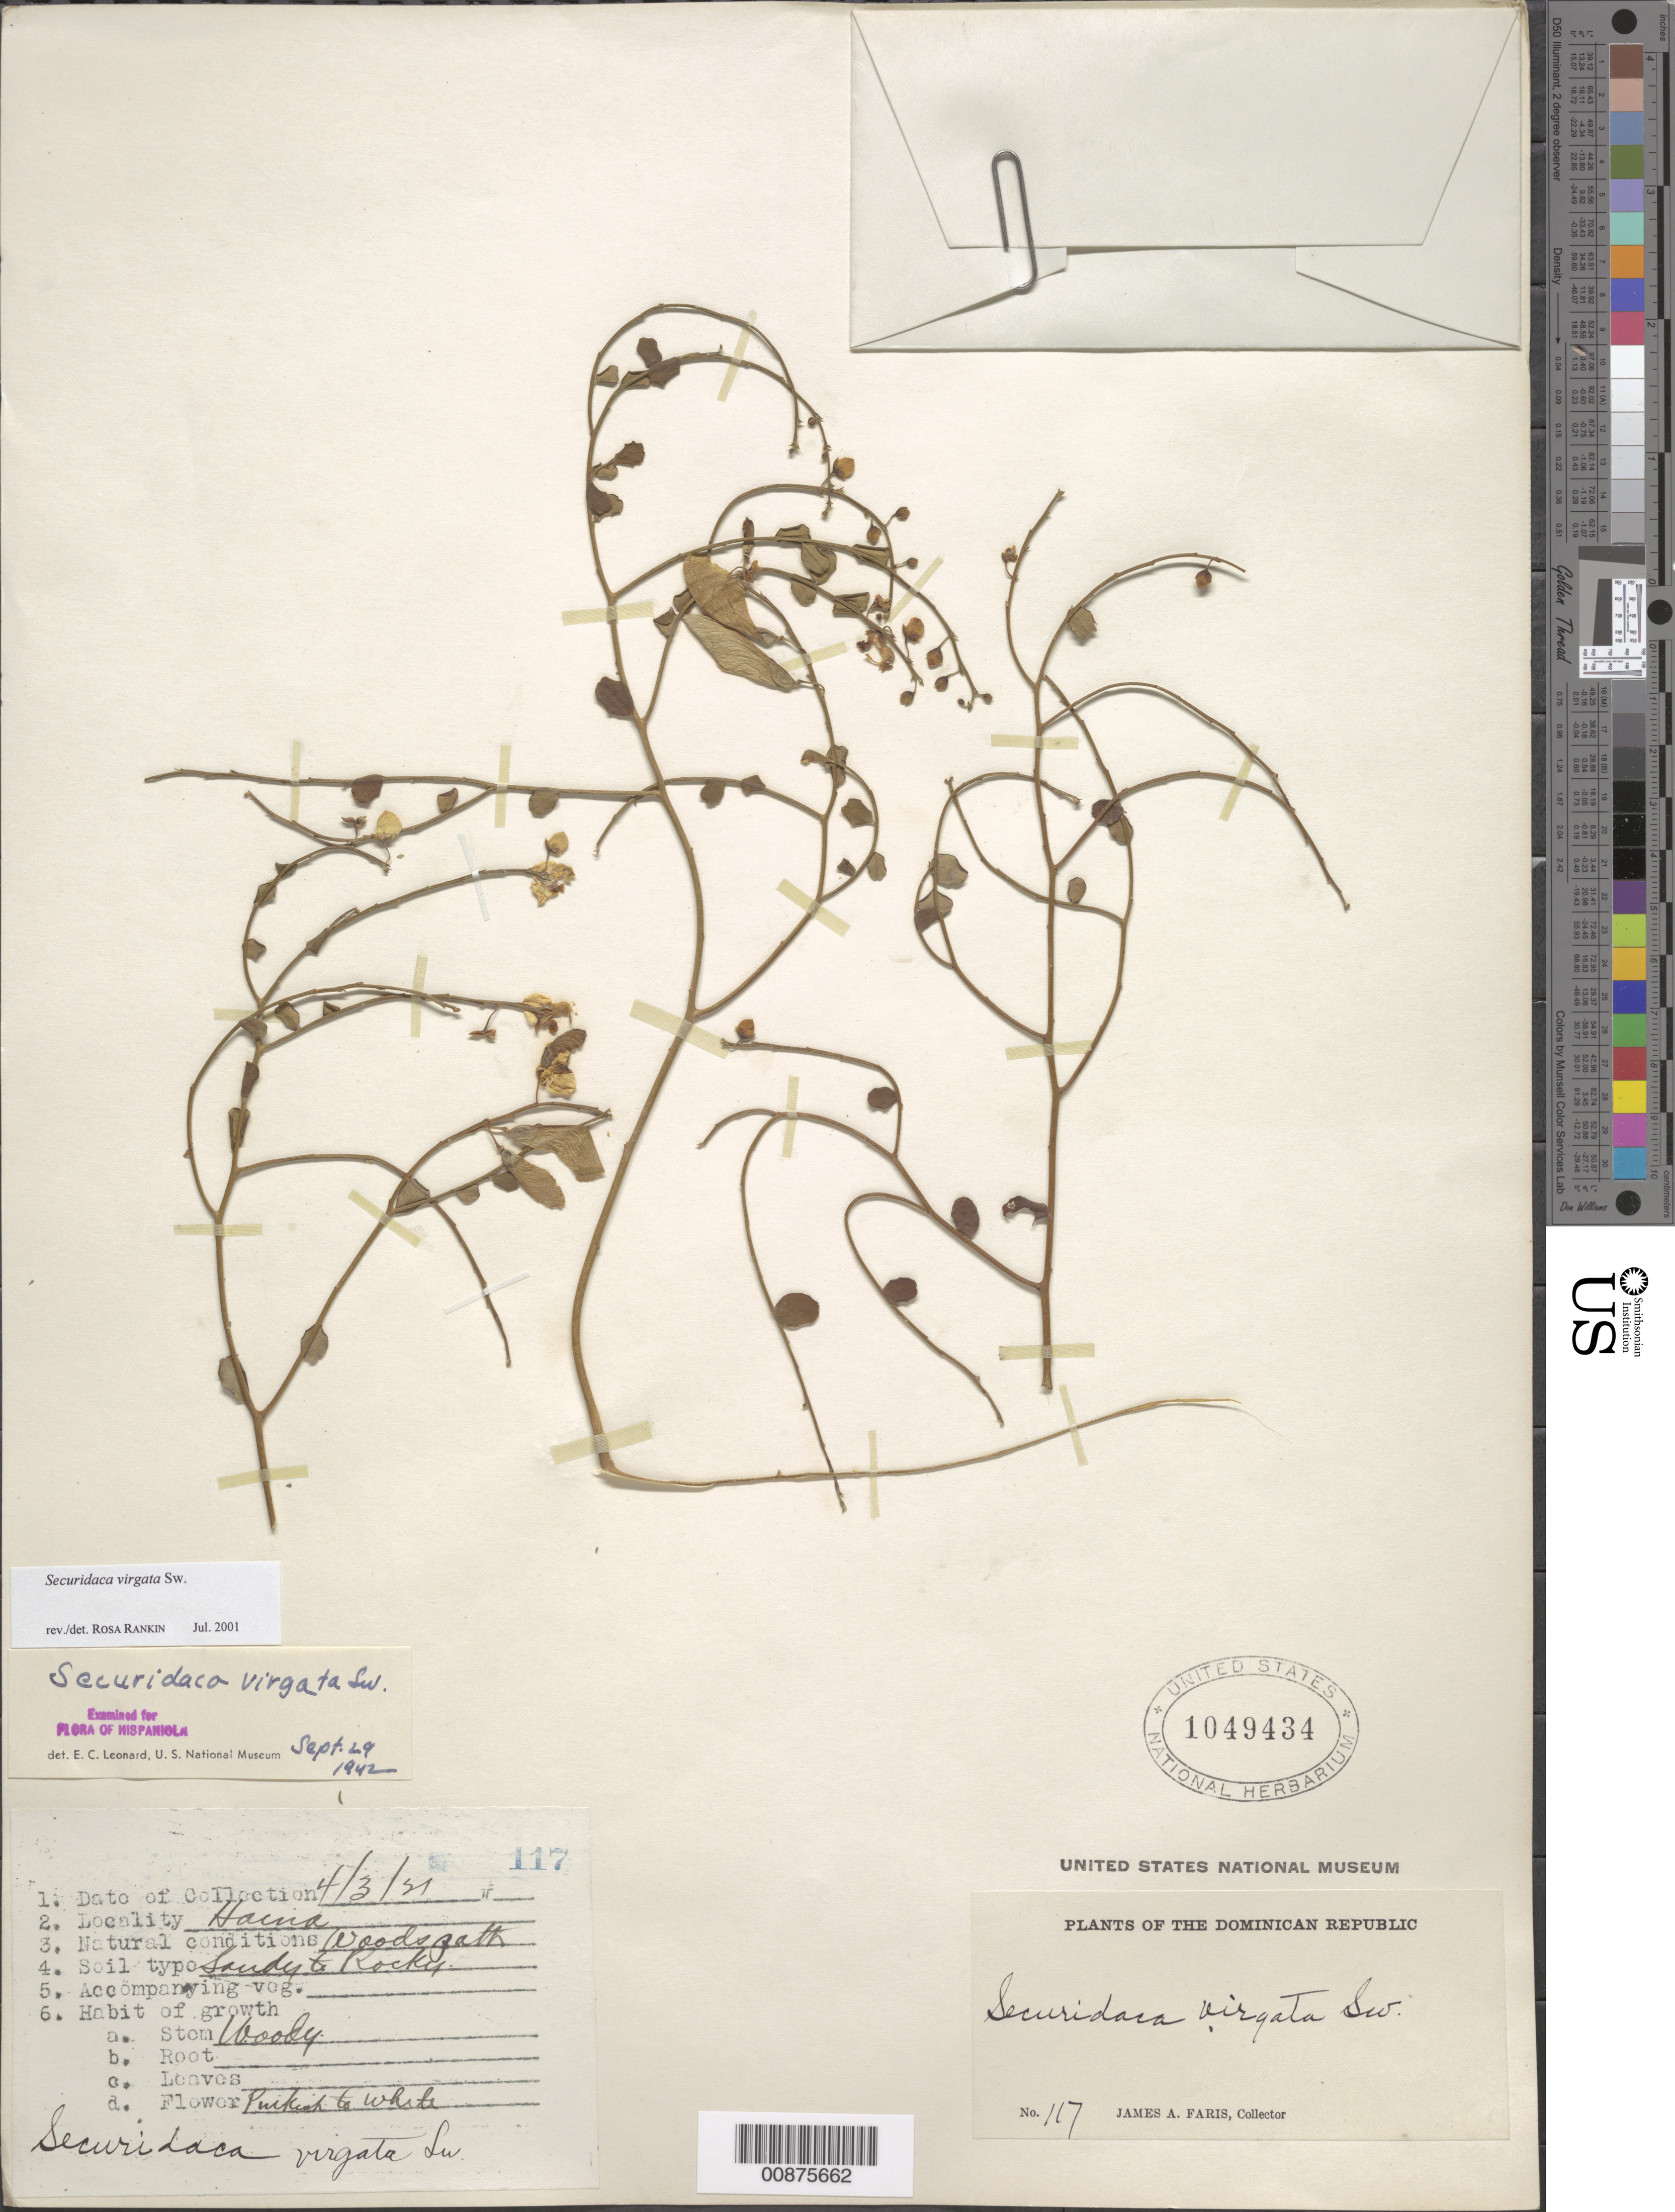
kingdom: Plantae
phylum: Tracheophyta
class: Magnoliopsida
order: Fabales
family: Polygalaceae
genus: Securidaca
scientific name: Securidaca virgata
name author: Sw.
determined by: Rankin Rodriguez, Rosa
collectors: J. Faris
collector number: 117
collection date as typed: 03 Apr 1921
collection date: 1921-04-03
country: Dominican Republic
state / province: San Cristóbal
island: Hispaniola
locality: Haina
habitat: Woods path, sandy to rocky soil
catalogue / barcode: US 1049434